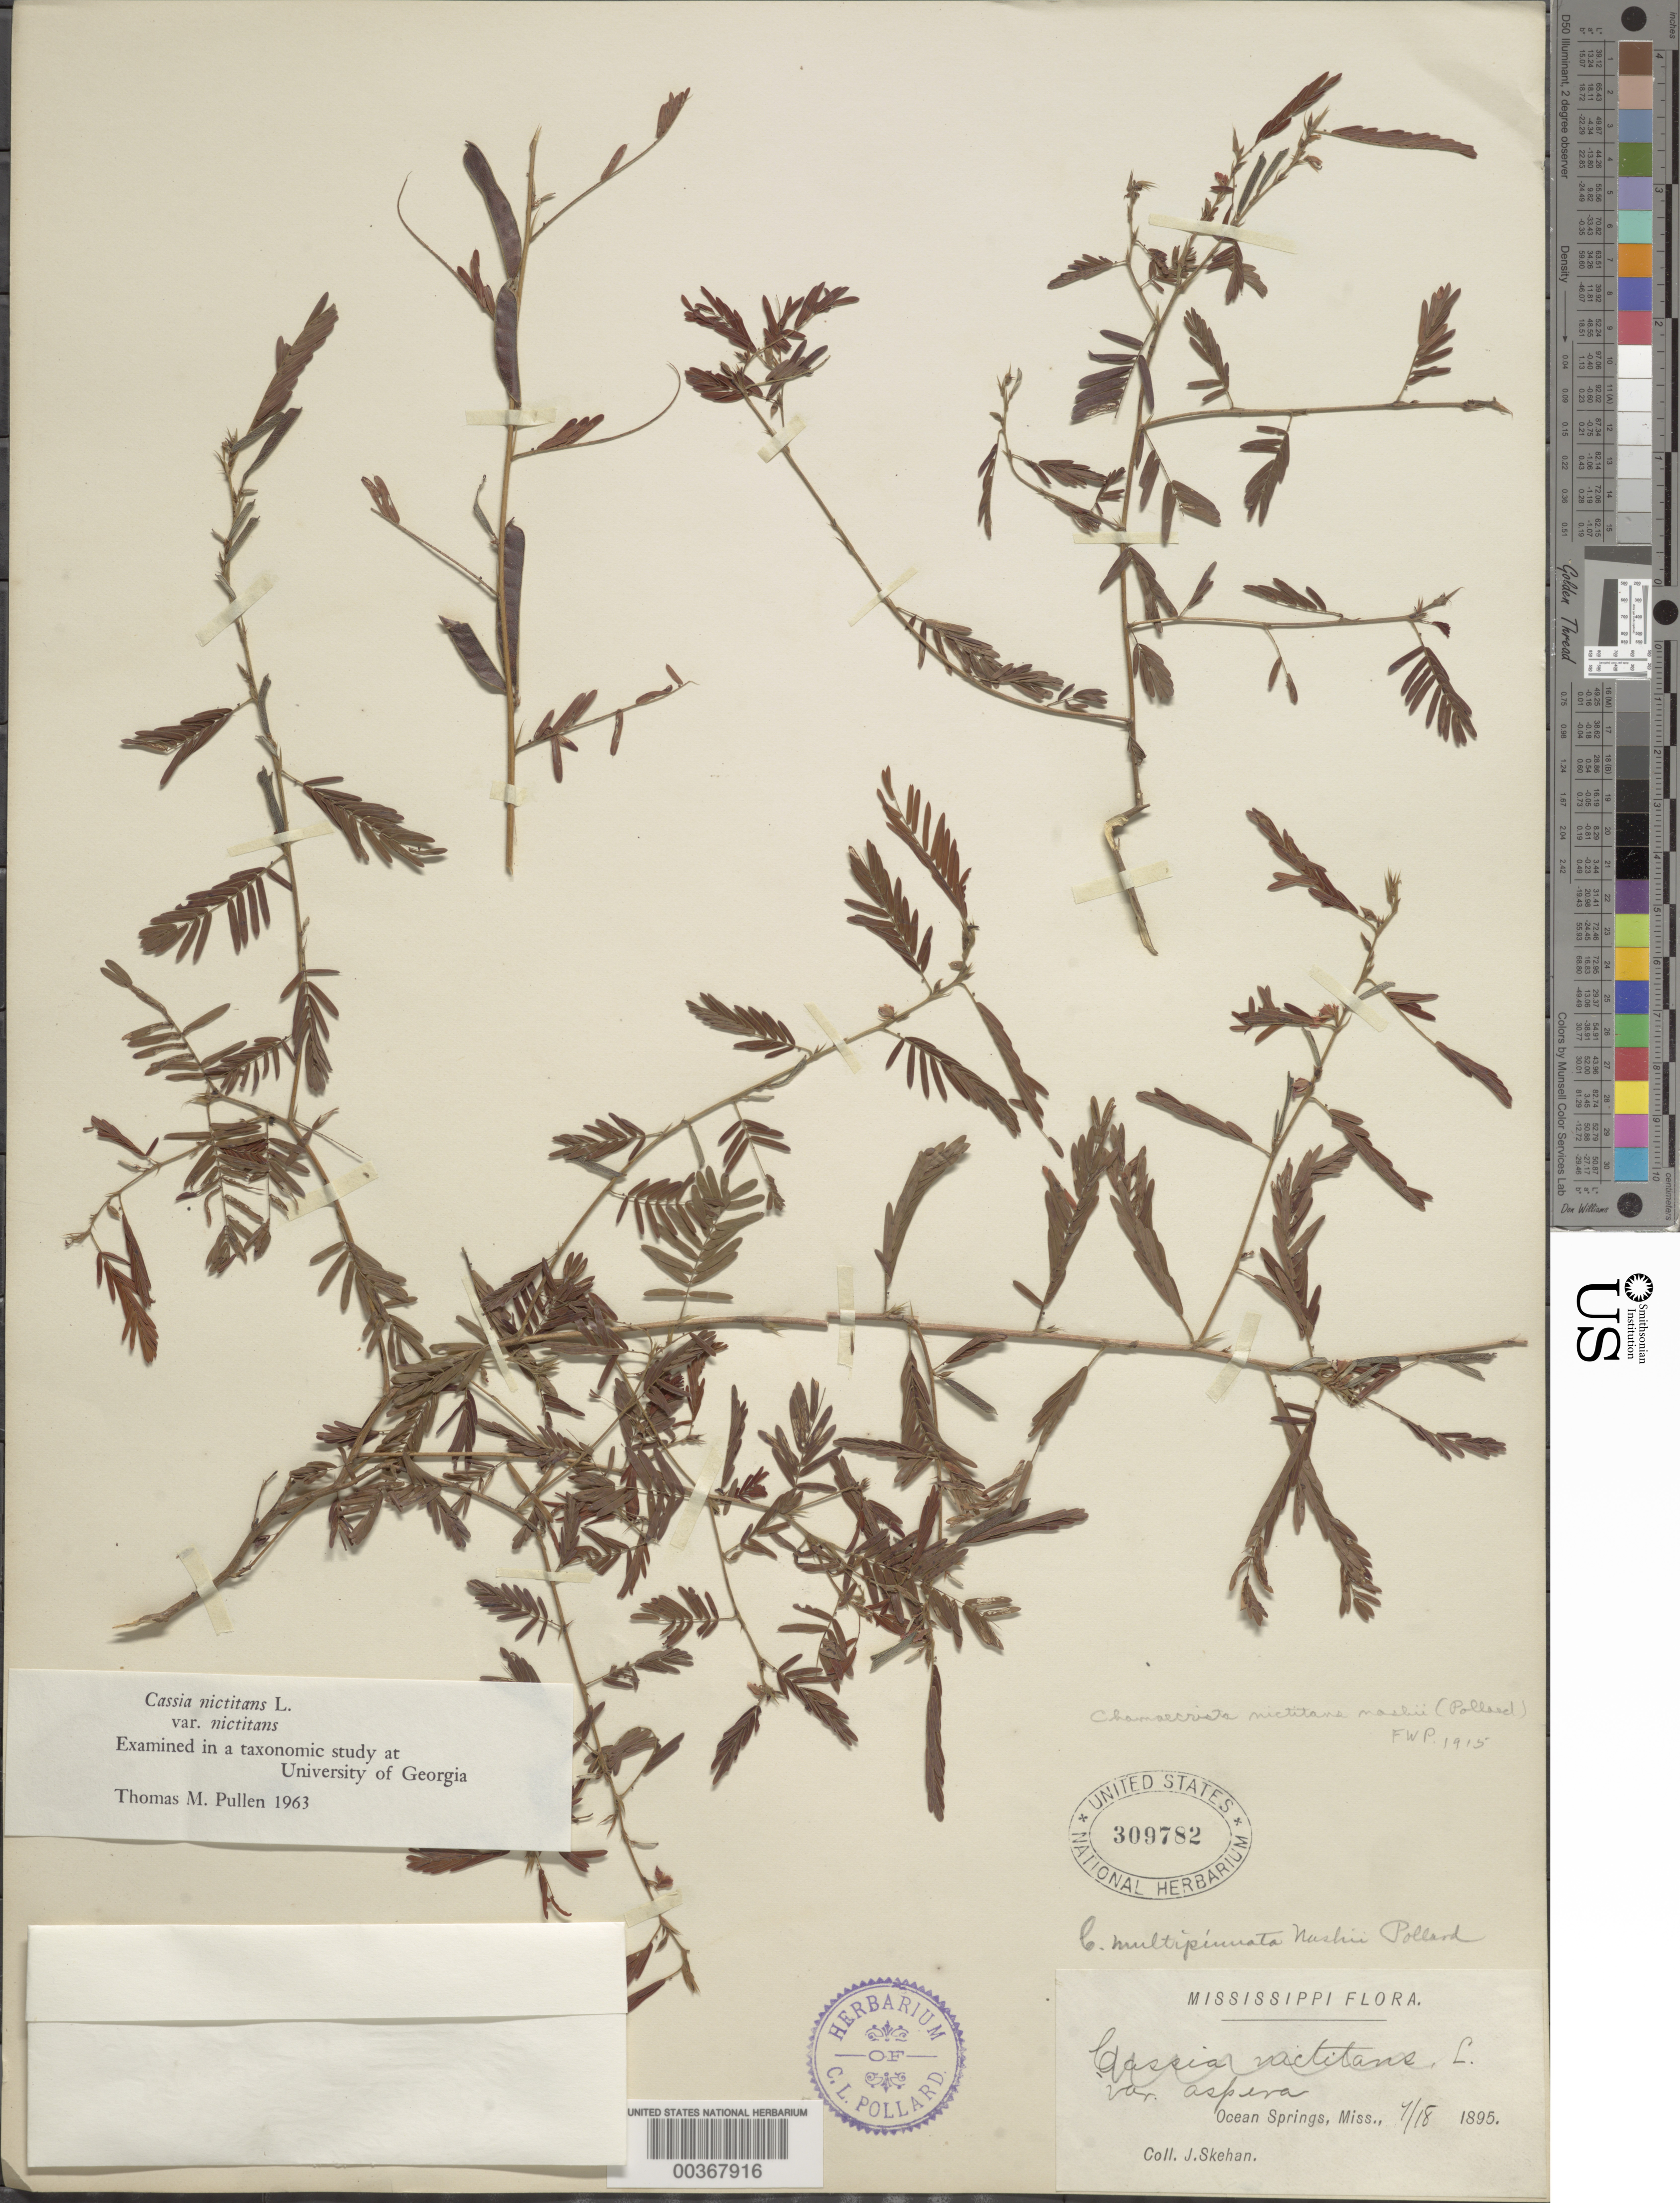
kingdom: Plantae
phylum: Tracheophyta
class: Magnoliopsida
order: Fabales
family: Fabaceae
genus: Chamaecrista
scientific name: Chamaecrista nictitans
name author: (L.) Moench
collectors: J. Skehan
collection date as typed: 18 Jul 1895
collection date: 1895-07-18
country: United States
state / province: Mississippi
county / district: Jackson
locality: Ocean springs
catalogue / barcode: US 309782